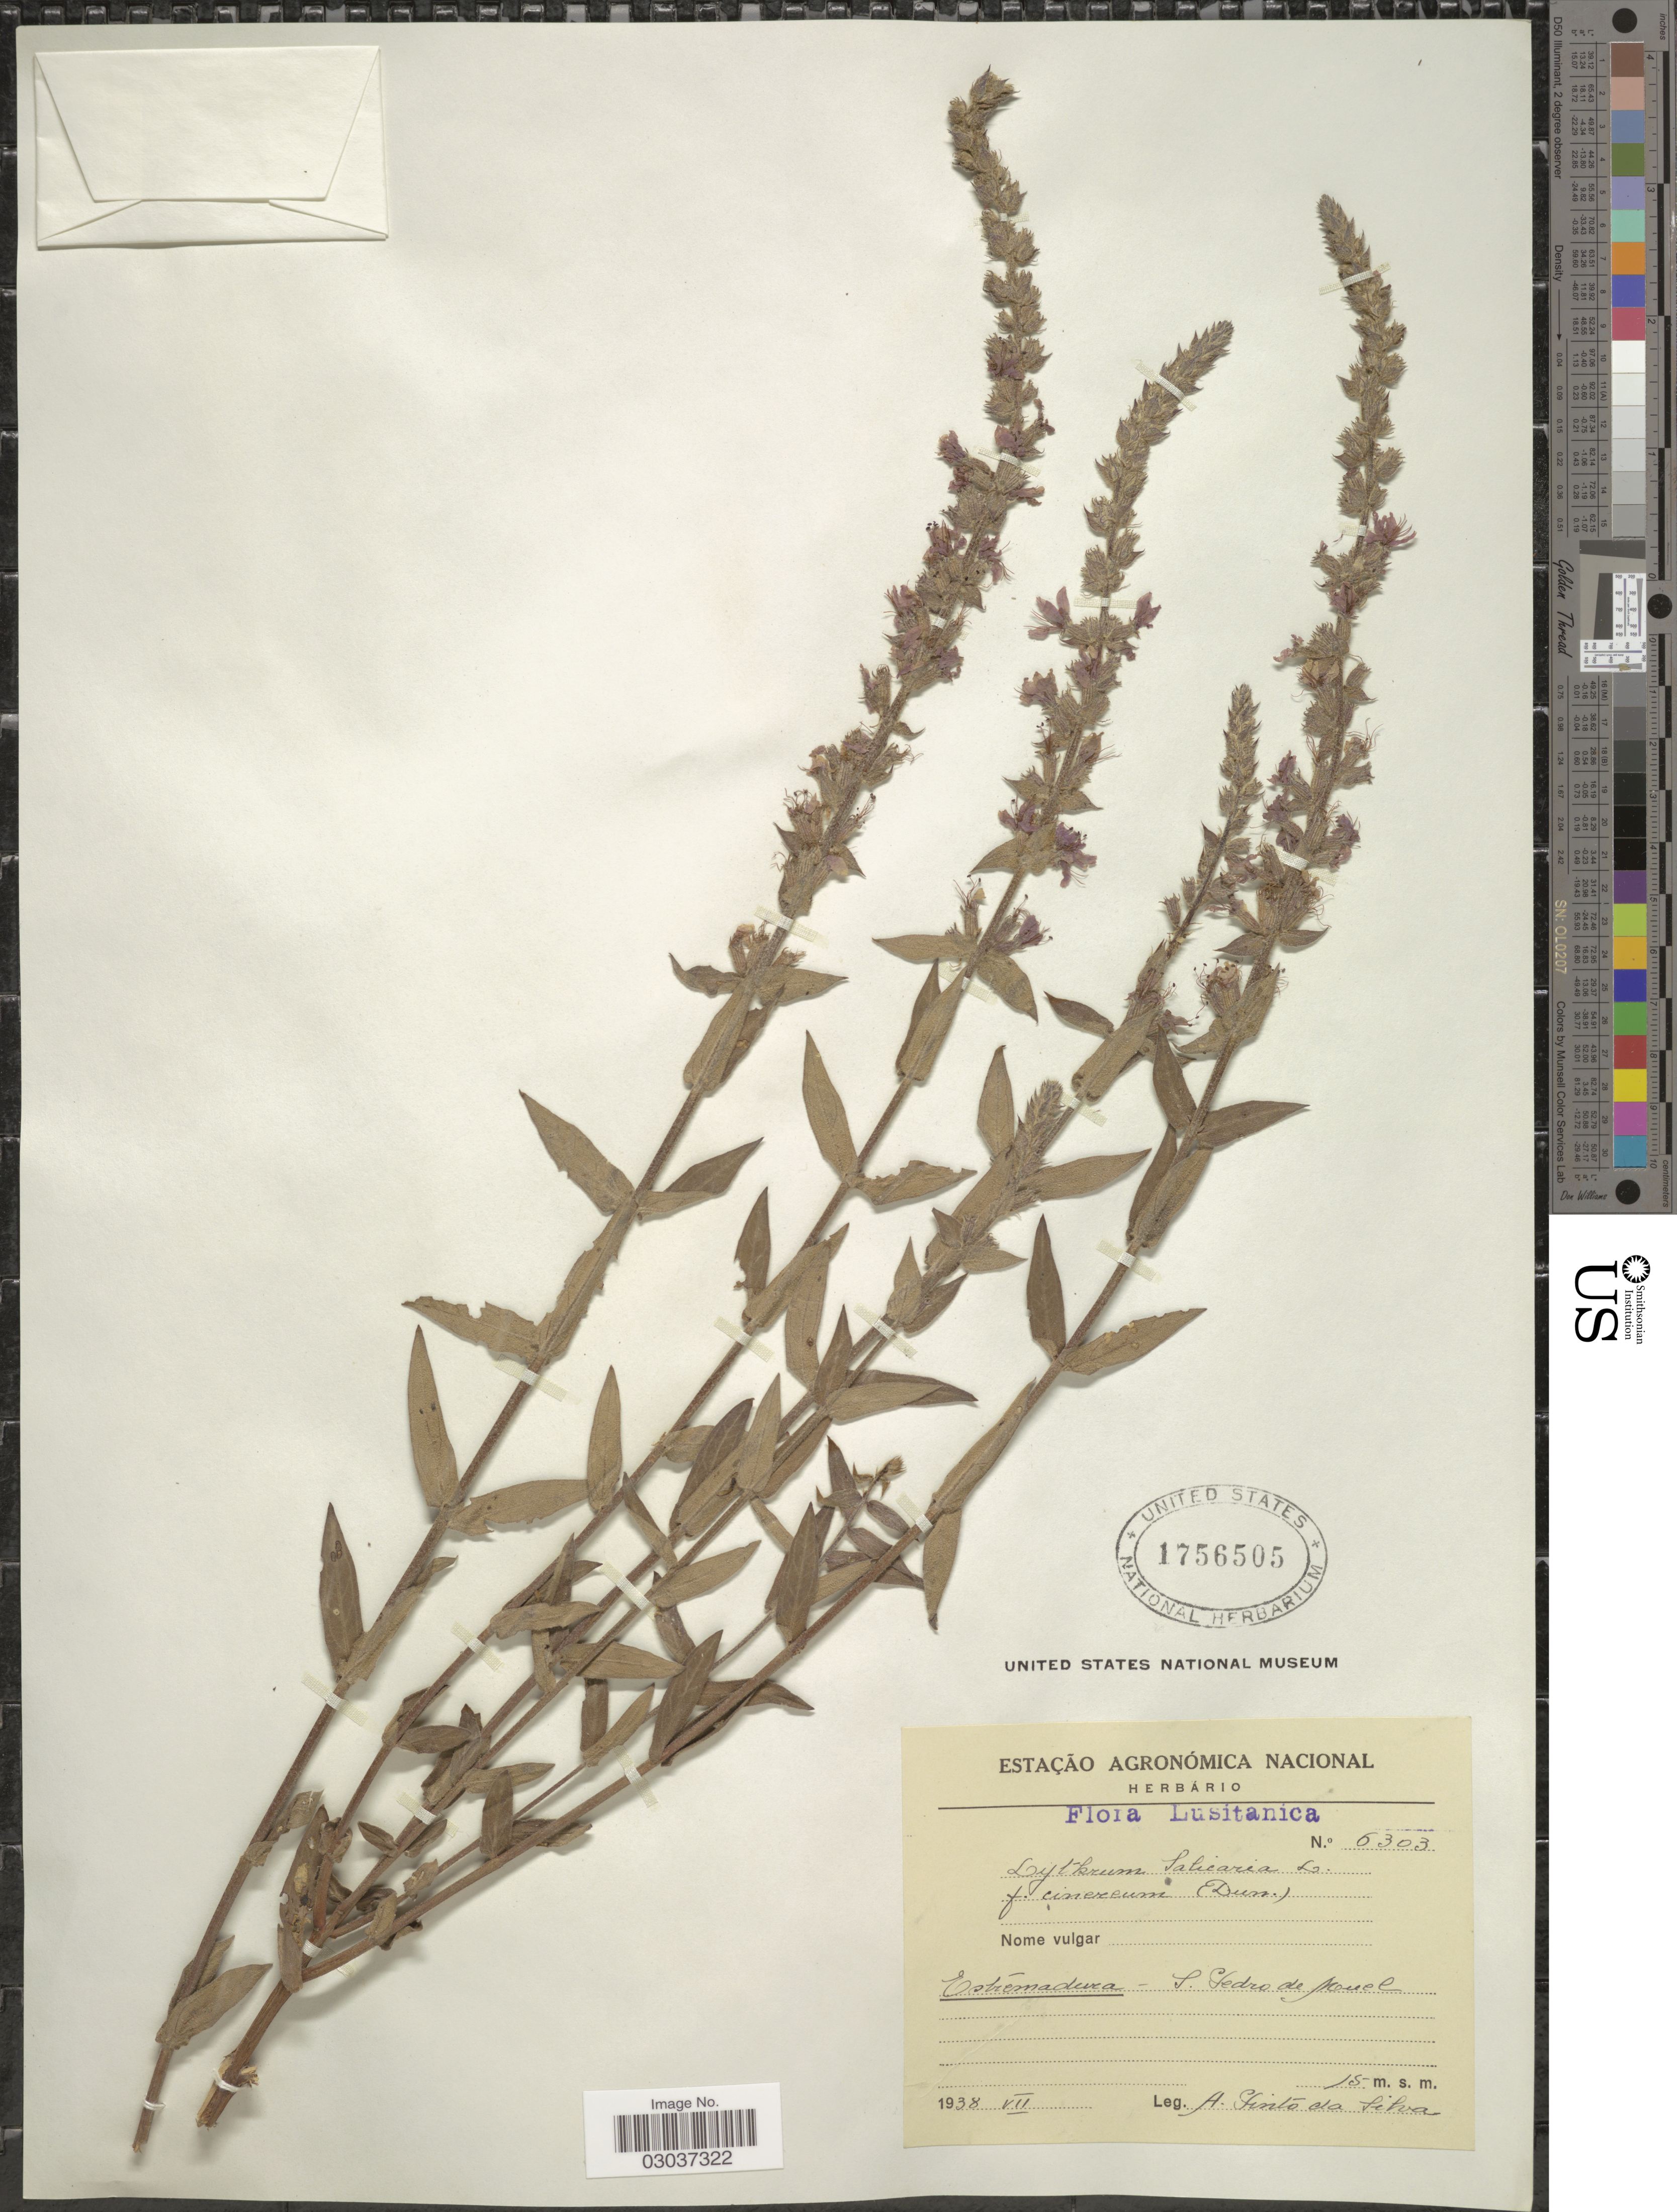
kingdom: Plantae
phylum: Tracheophyta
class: Magnoliopsida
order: Myrtales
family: Lythraceae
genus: Lythrum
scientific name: Lythrum salicaria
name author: L.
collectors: A. Pinto da Silva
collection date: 1938-07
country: Portugal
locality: Lusitanica. Estrémadura - S. Pedro de Mouel.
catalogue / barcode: US 1756505